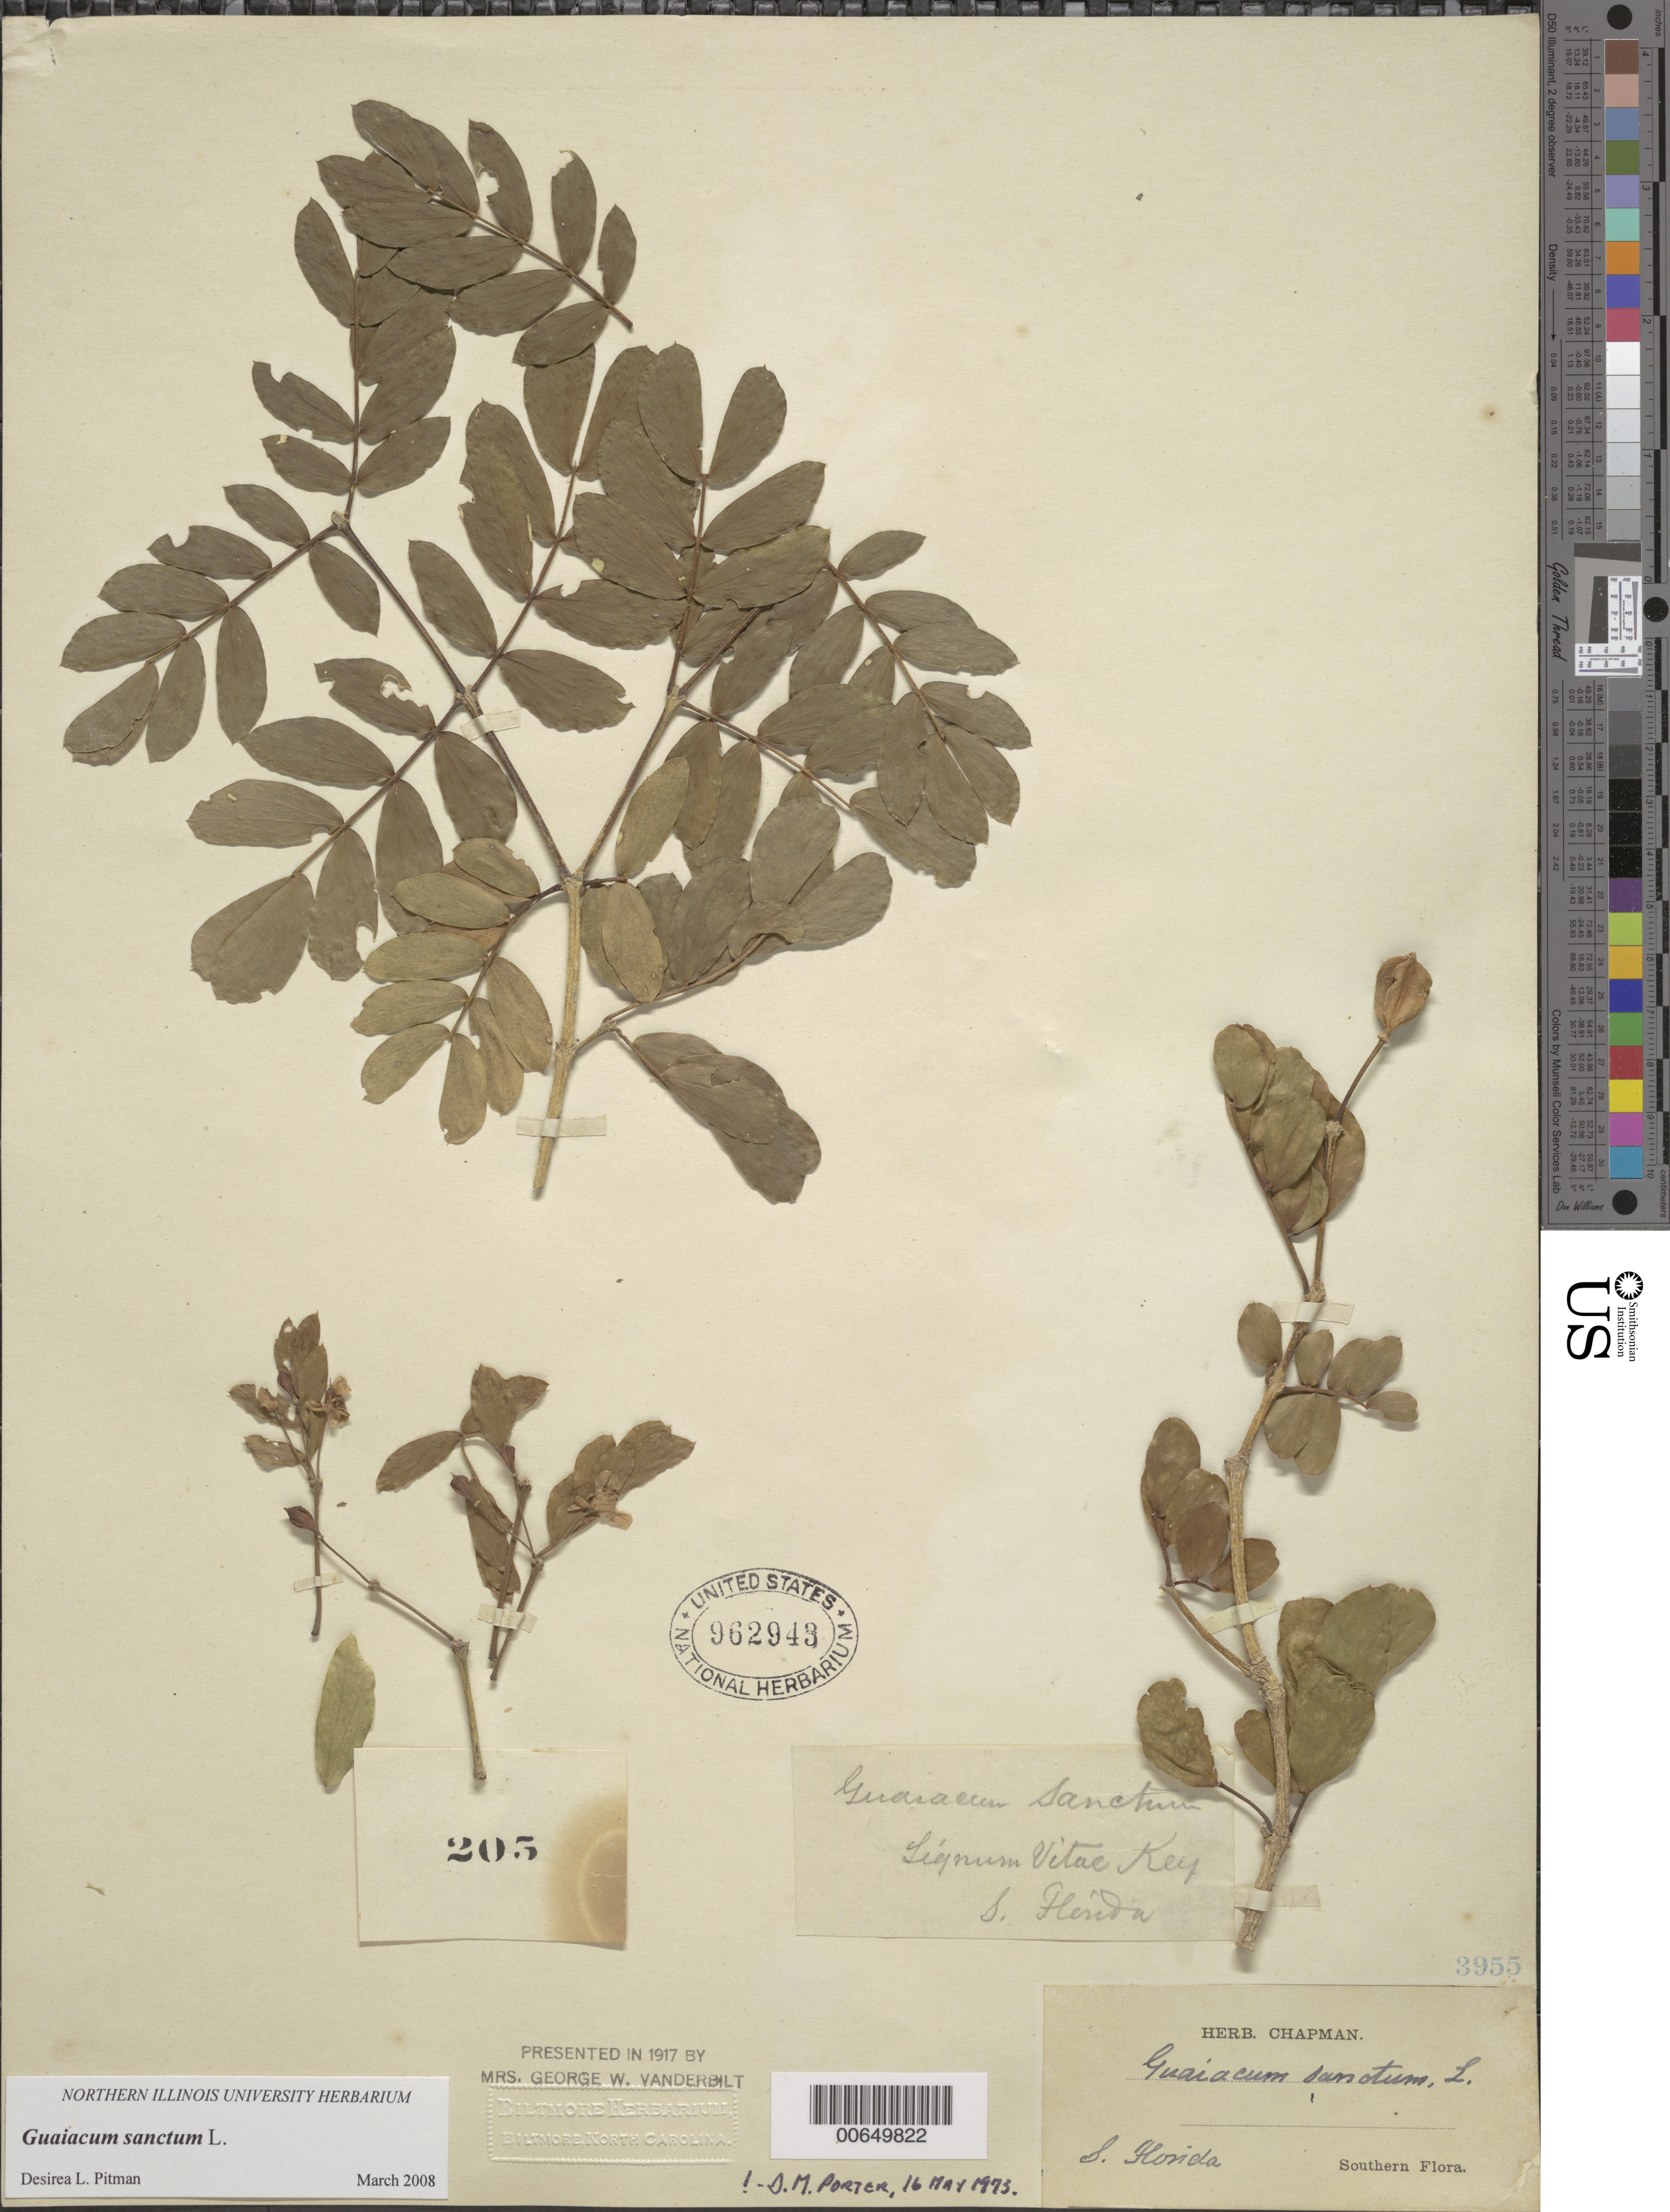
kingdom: Plantae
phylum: Tracheophyta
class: Magnoliopsida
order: Zygophyllales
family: Zygophyllaceae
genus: Guaiacum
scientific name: Guaiacum sanctum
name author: L.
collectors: ex herb. A.W. Chapman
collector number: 205?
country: United States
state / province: Florida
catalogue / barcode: US 962943